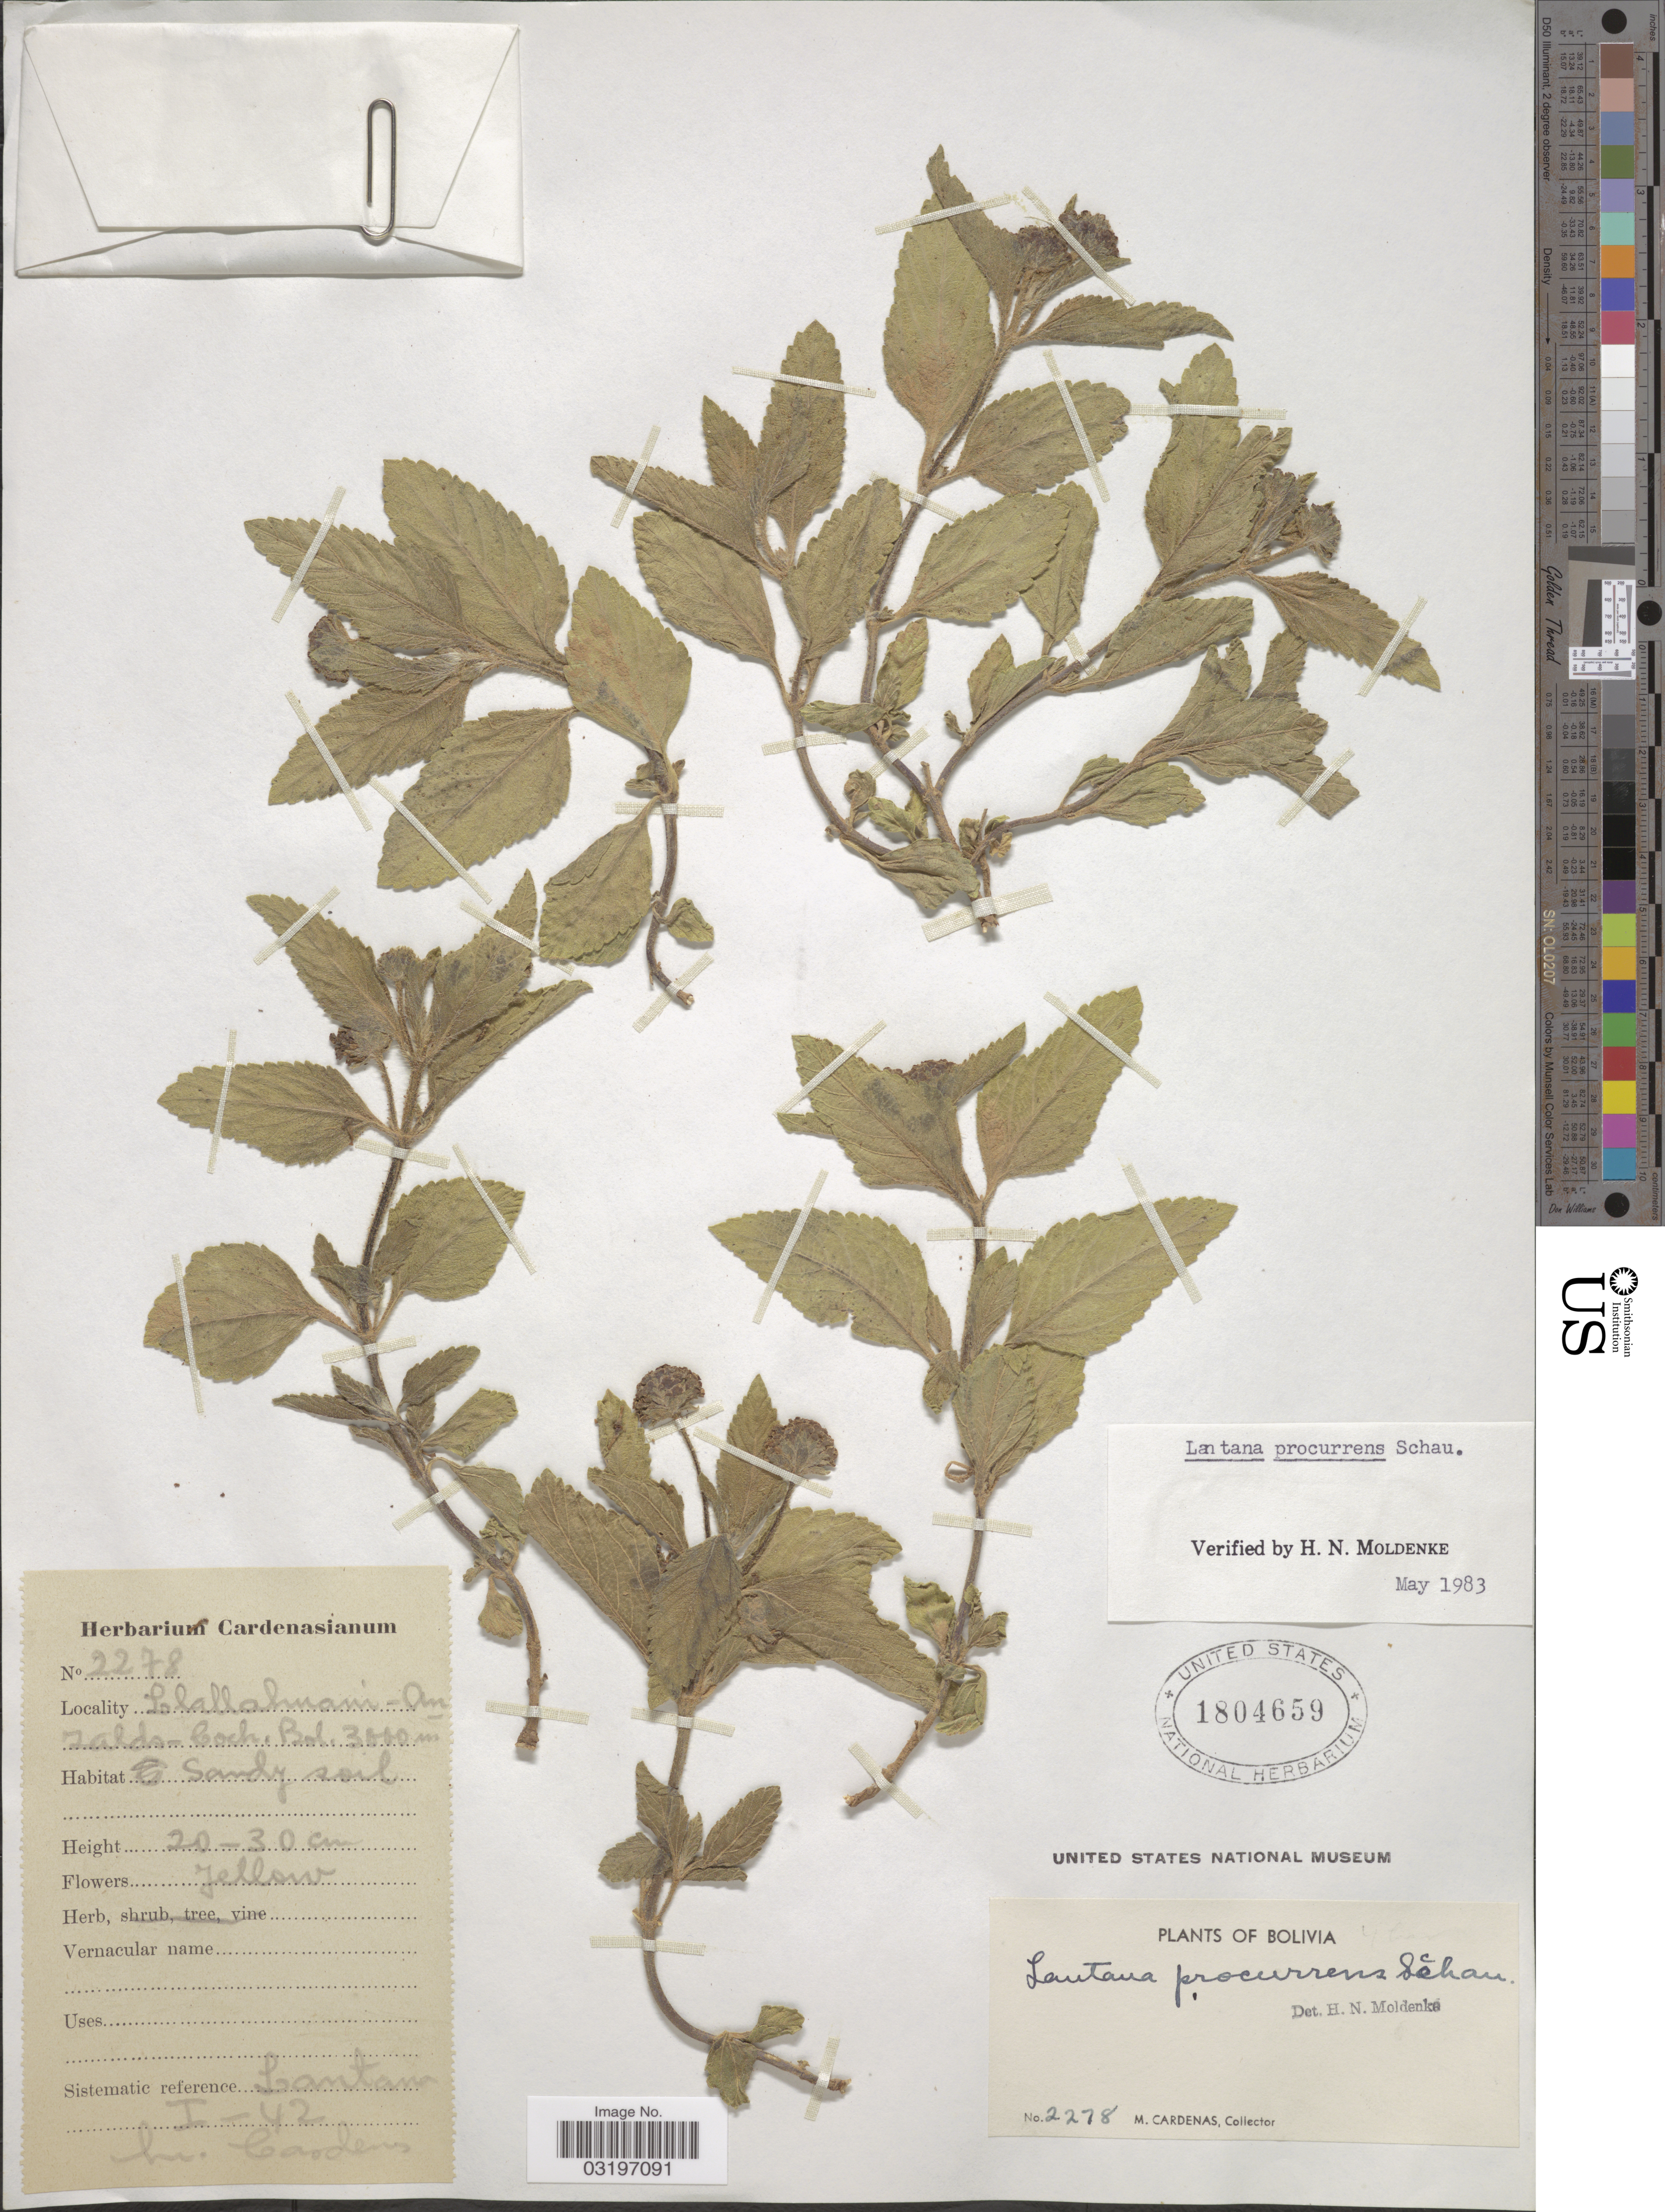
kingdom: Plantae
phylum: Tracheophyta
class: Magnoliopsida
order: Lamiales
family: Verbenaceae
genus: Lantana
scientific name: Lantana procurrens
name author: Schauer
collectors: M. Cárdenas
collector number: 2278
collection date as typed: Transcribed d/m/y: /1/42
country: Bolivia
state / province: Cochabamba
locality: Llallahuani - Anzaldo.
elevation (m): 3000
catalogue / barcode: US 1804659